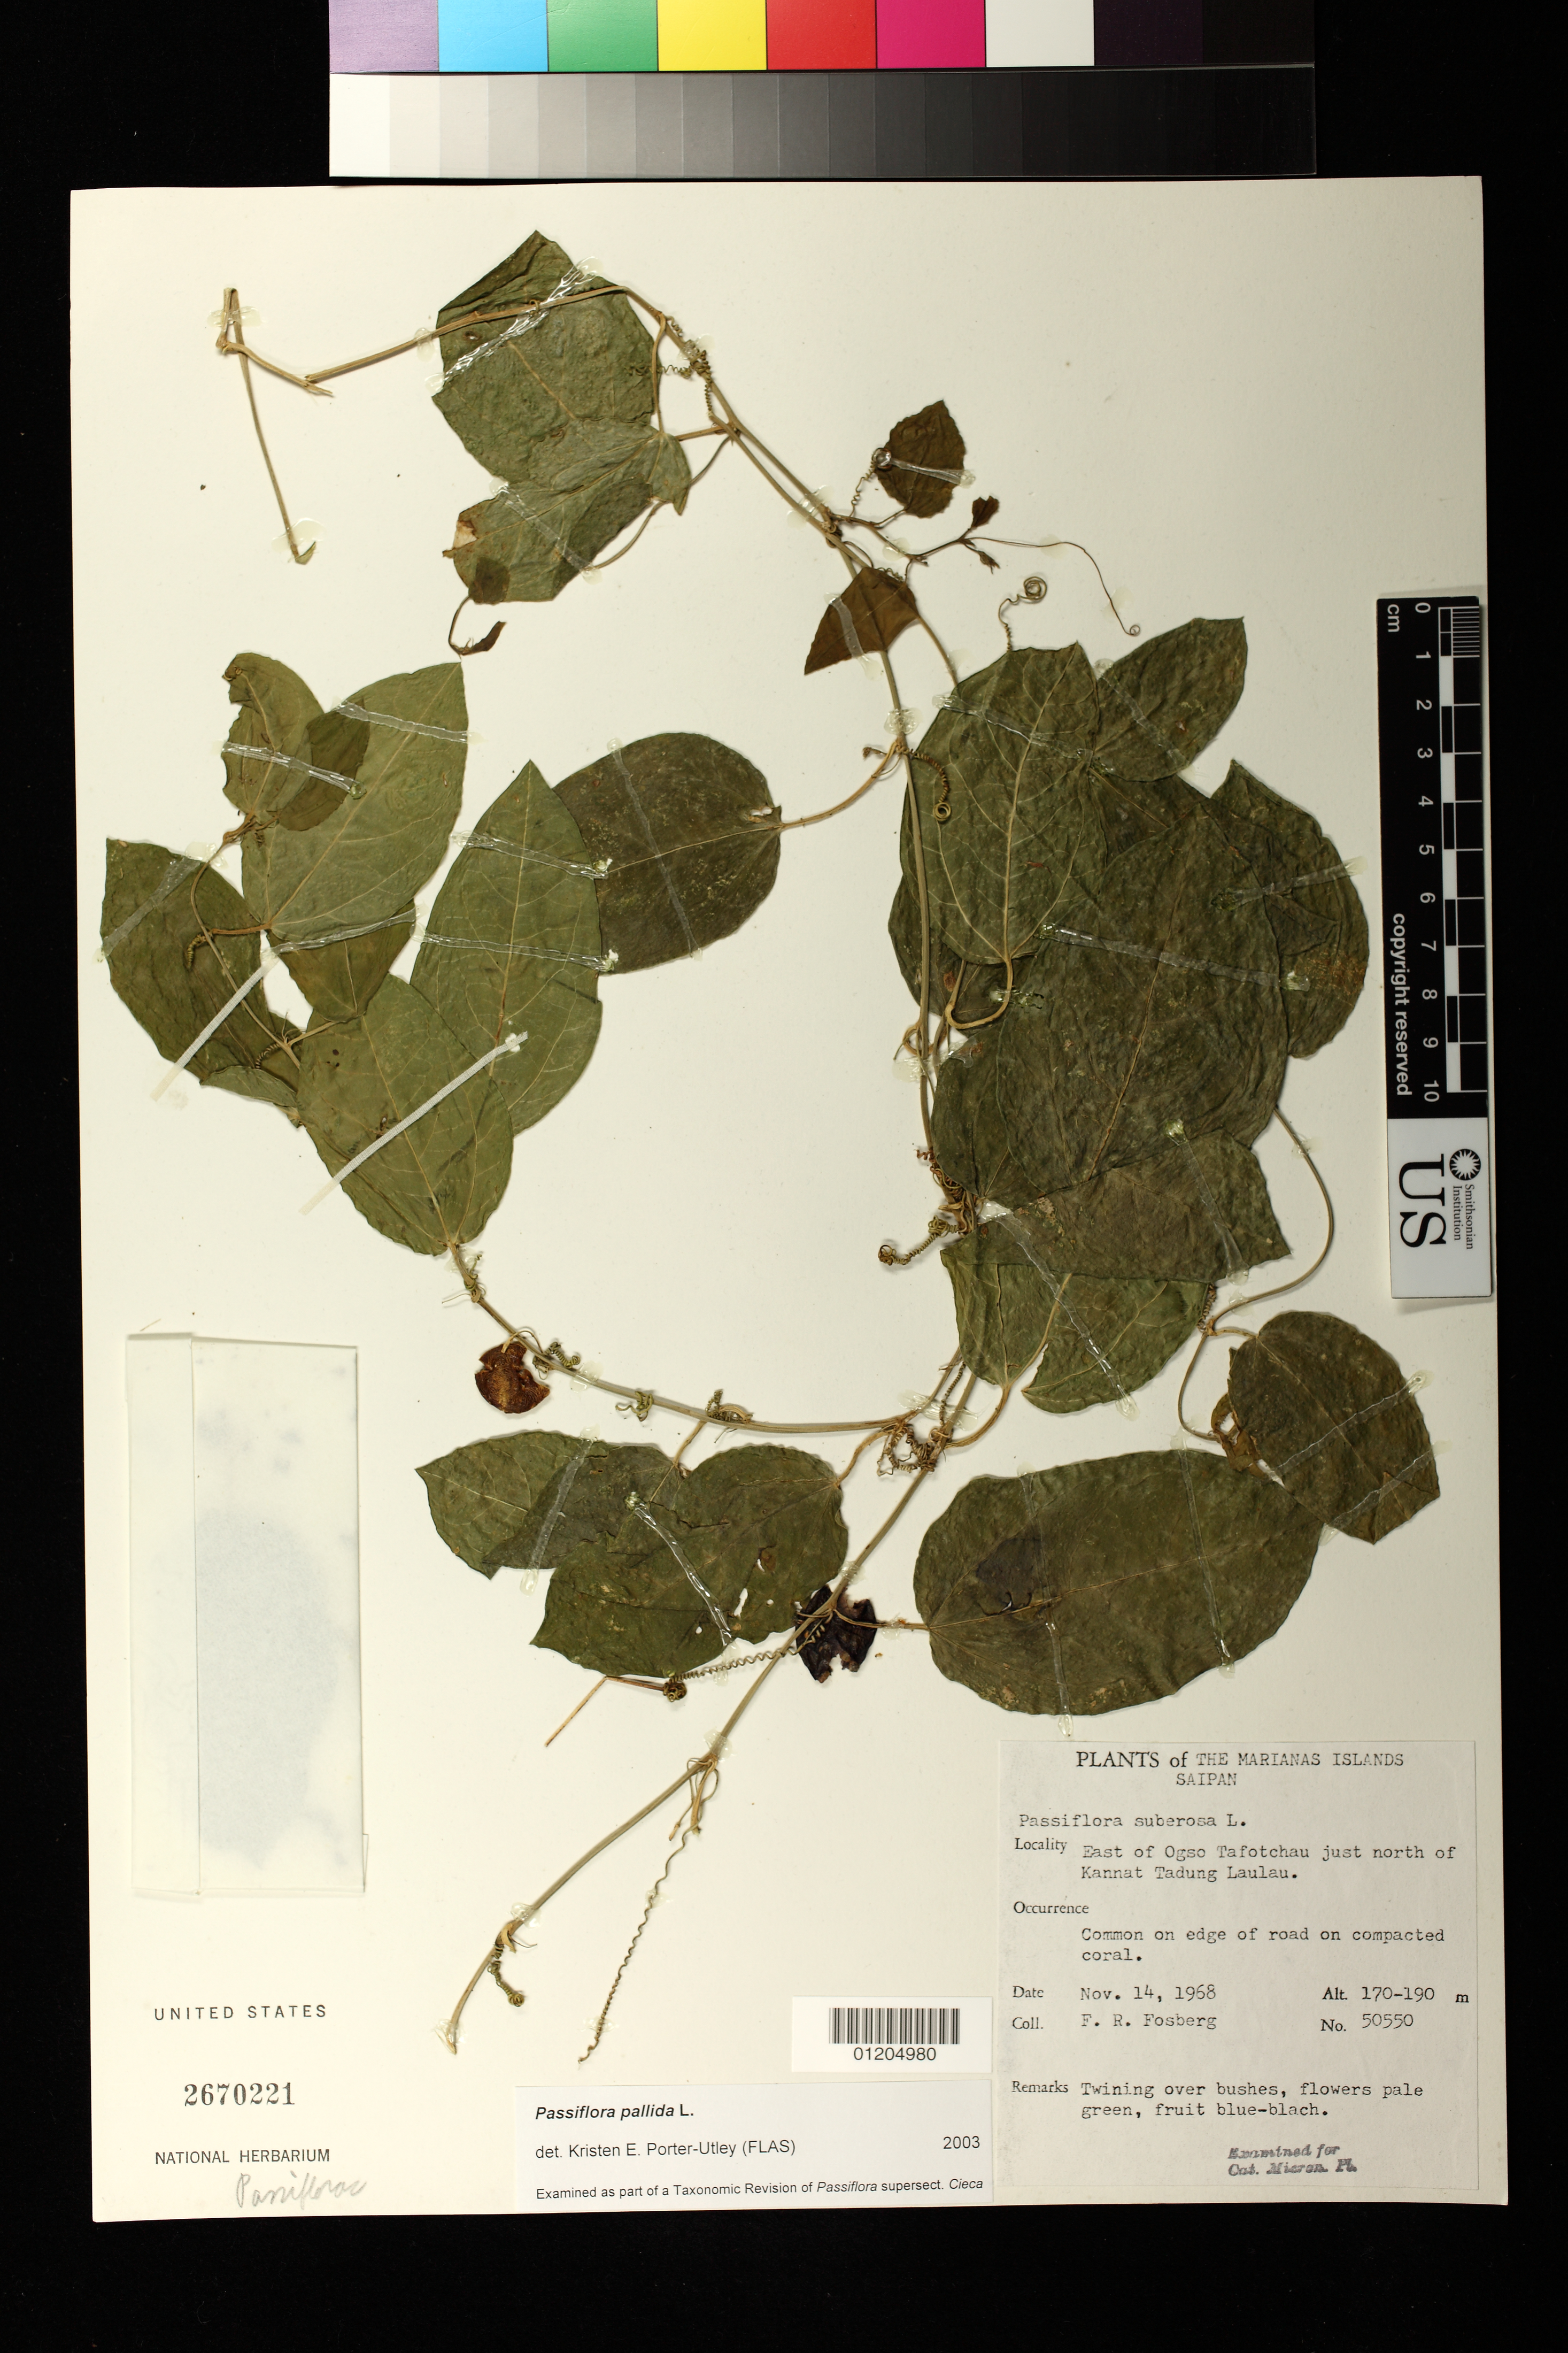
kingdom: Plantae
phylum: Tracheophyta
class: Magnoliopsida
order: Malpighiales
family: Passifloraceae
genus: Passiflora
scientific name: Passiflora pallida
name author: L.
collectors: F. R. Fosberg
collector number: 50550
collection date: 1968-11-14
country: Northern Mariana Islands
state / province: Saipan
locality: East of Ogso Tafotchau just north of Kannat Tadung Laulau.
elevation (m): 170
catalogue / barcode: US 2670221